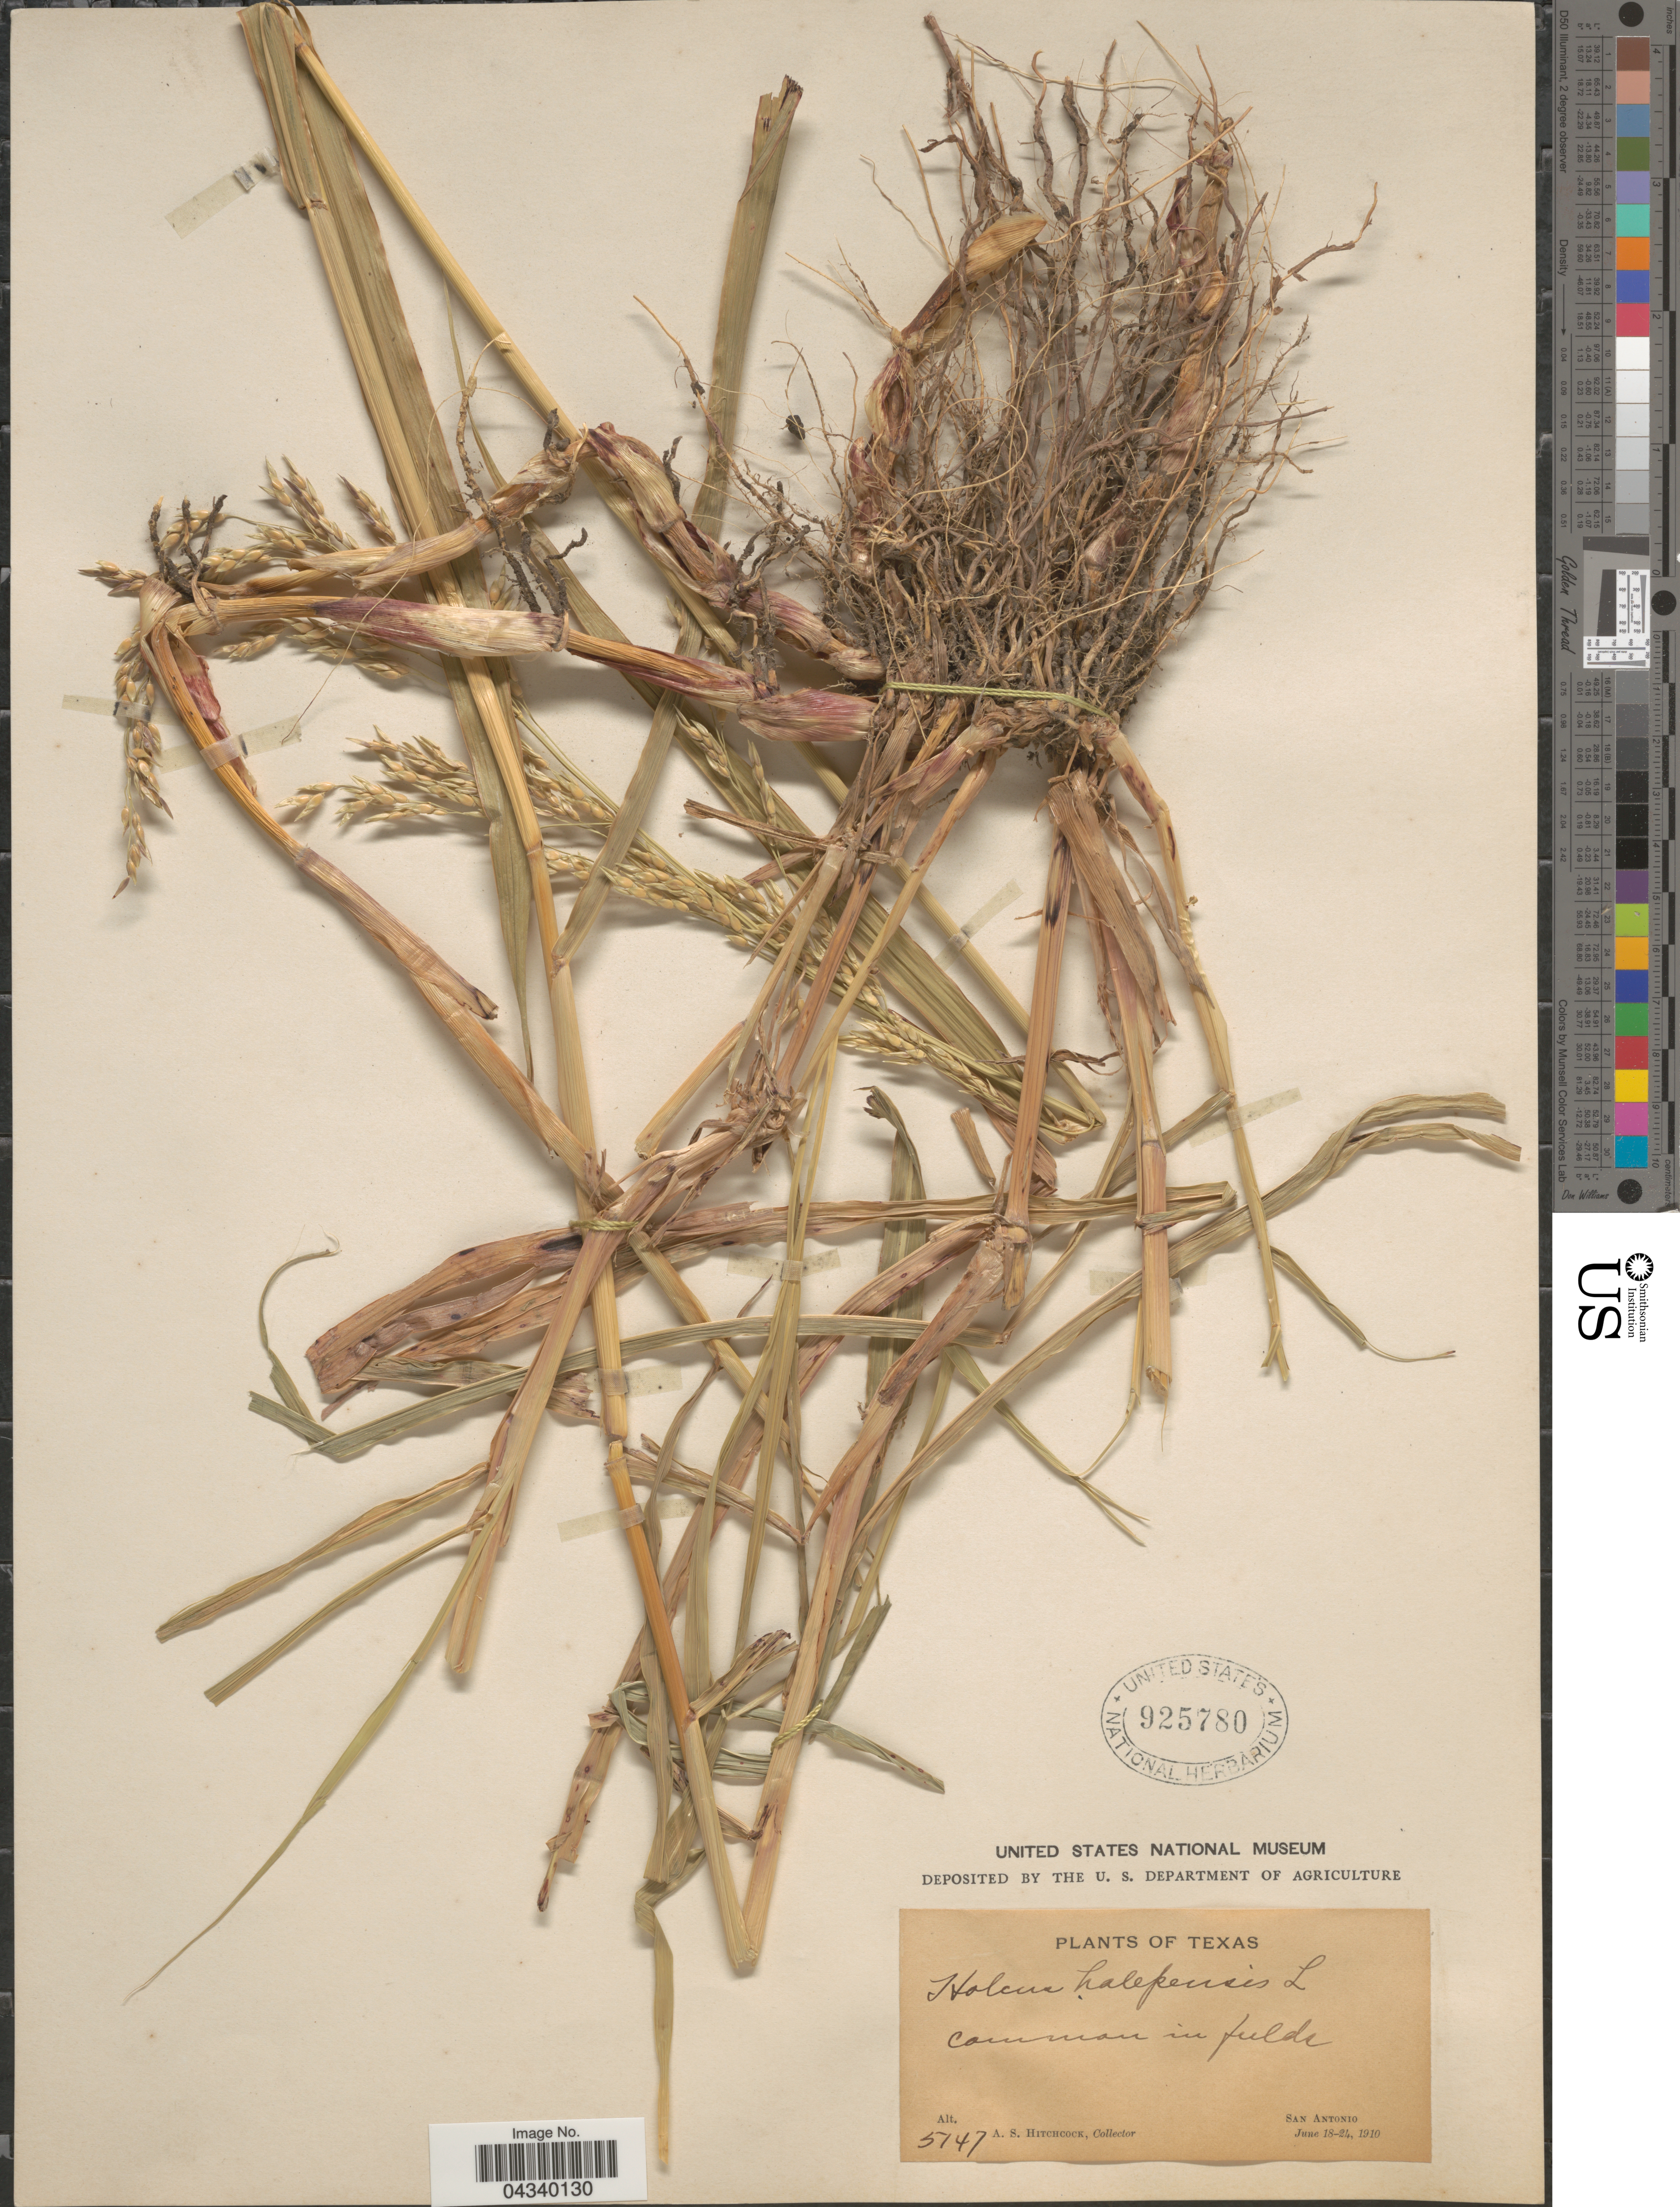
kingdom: Plantae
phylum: Tracheophyta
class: Liliopsida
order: Poales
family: Poaceae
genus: Sorghum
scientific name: Sorghum halepense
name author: (L.) Pers.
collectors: A. S. Hitchcock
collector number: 5147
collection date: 1910-06-18/1910-06-24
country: United States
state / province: Texas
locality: San Antonio.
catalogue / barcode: US 925780